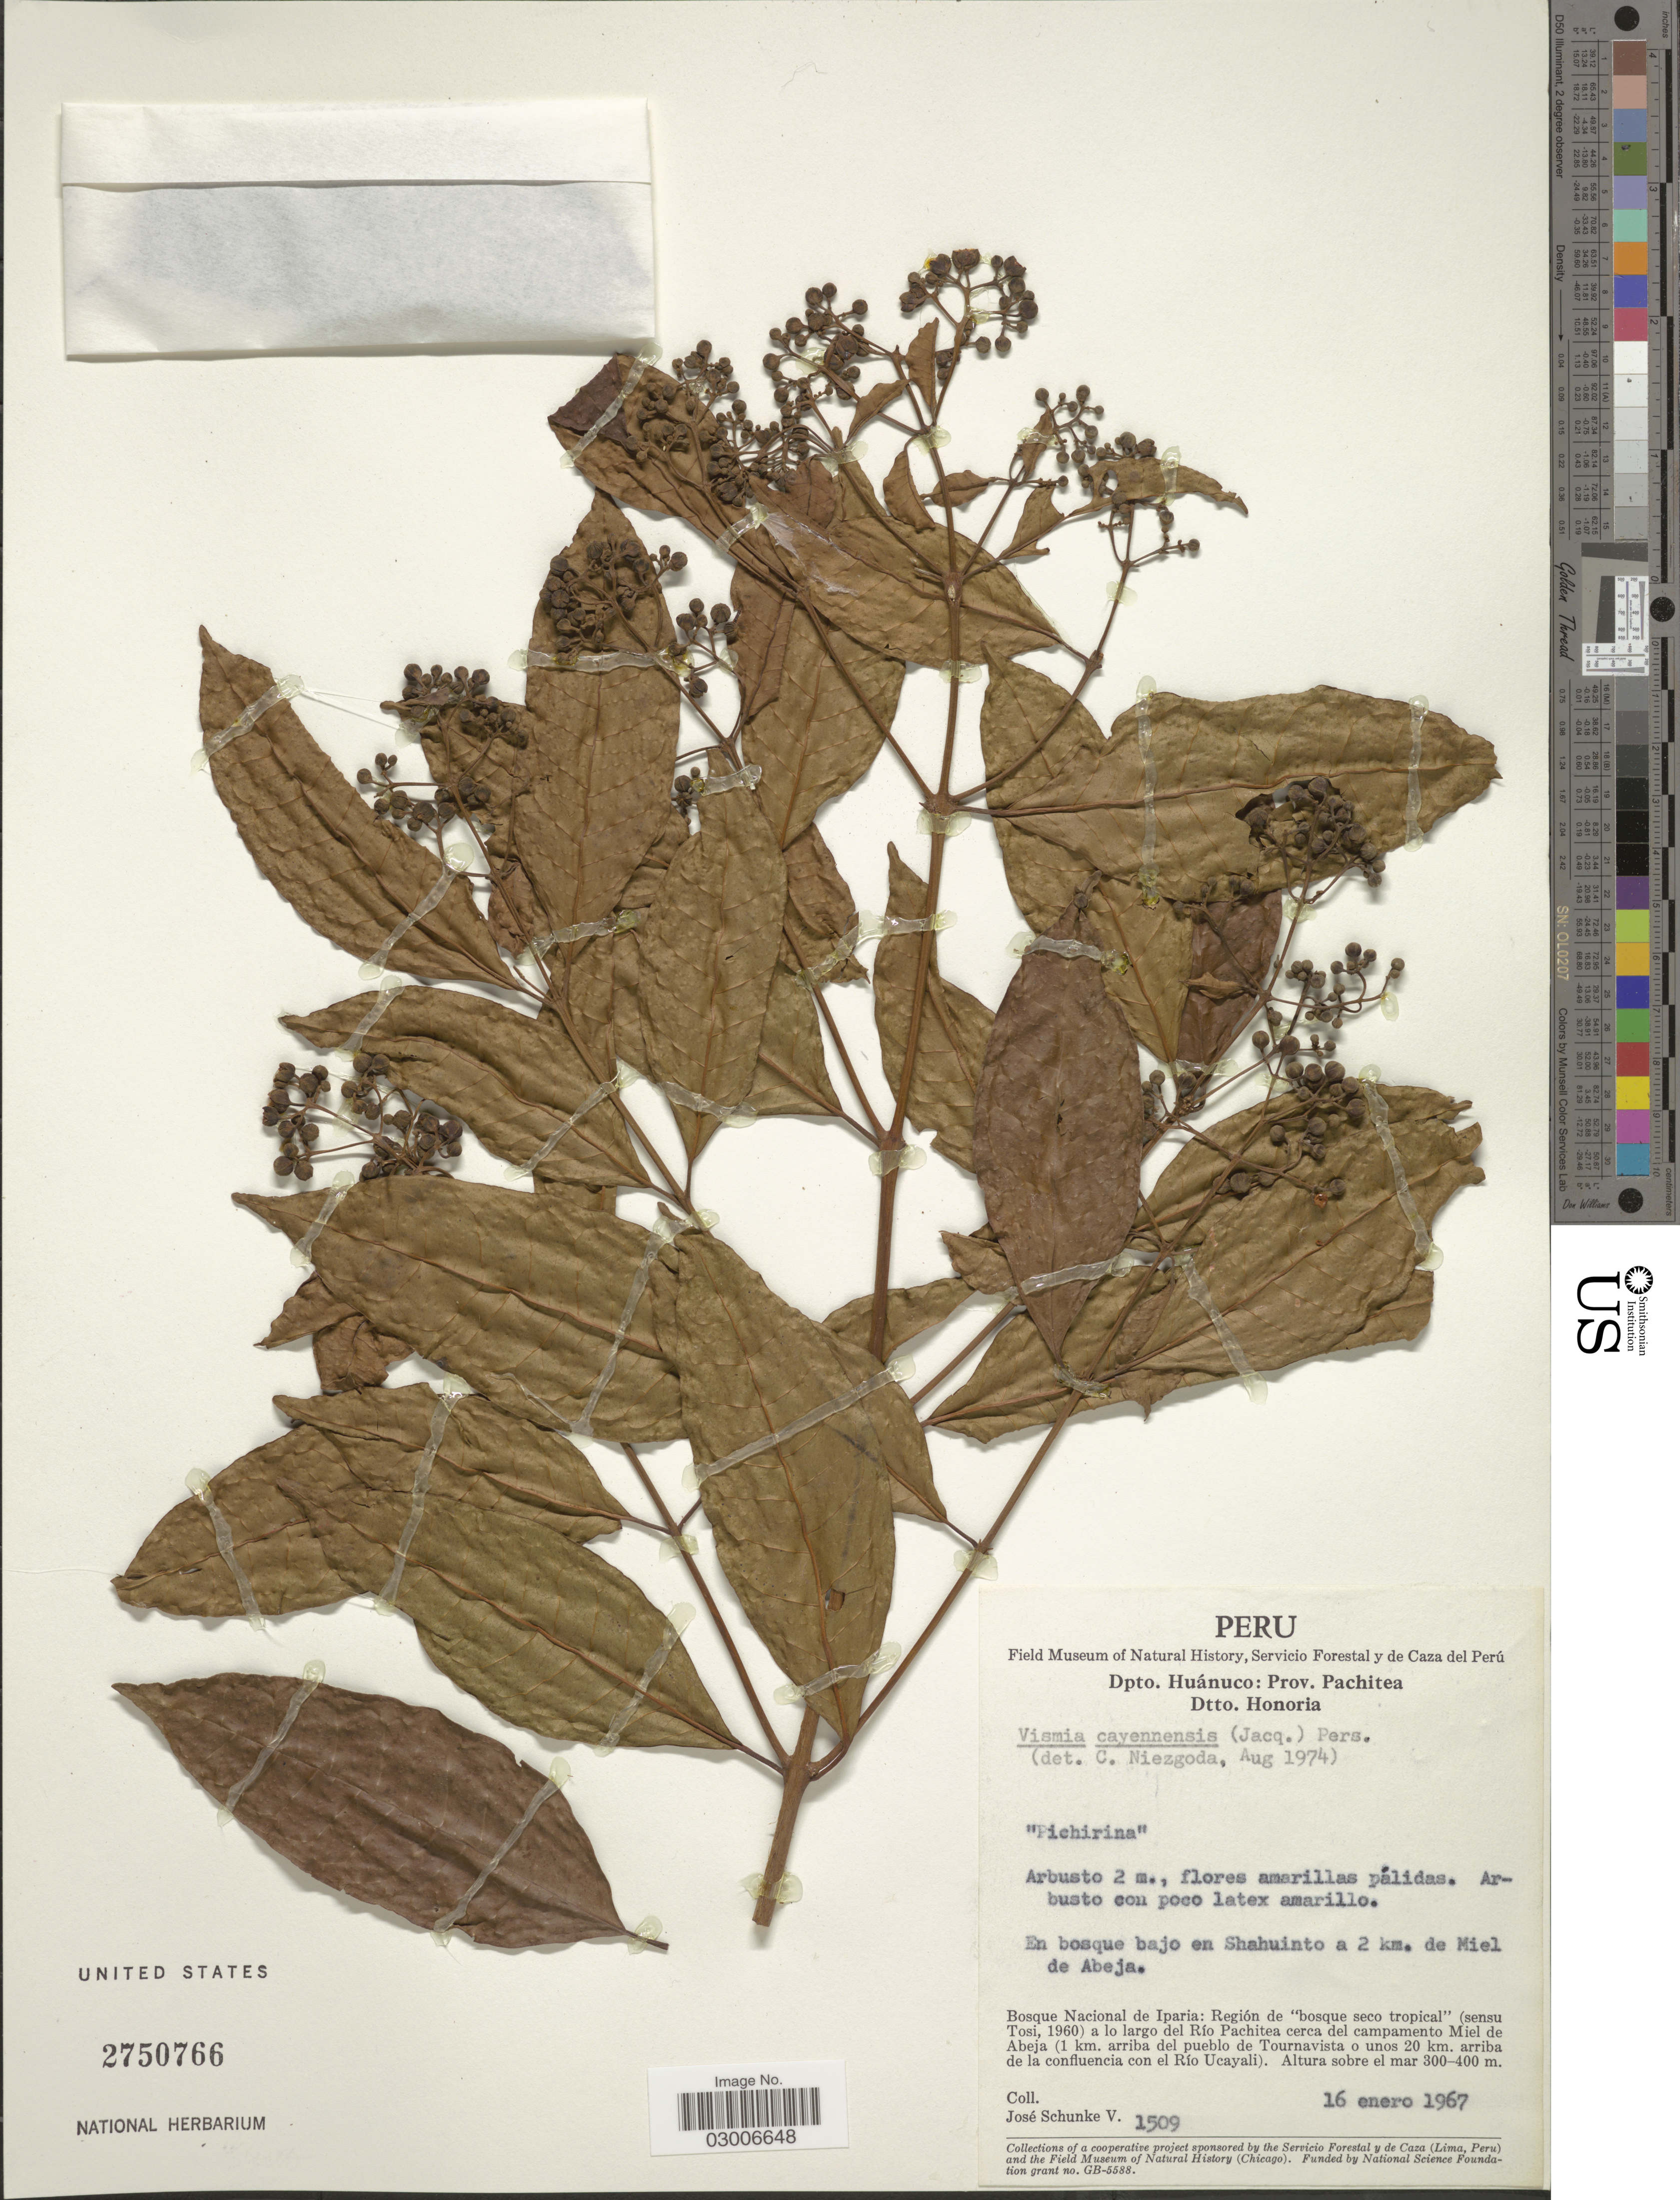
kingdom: Plantae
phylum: Tracheophyta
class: Magnoliopsida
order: Malpighiales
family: Hypericaceae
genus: Vismia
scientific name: Vismia cayennensis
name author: (Jacq.) Pers.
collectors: J. Schunke Vigo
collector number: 1509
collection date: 1967-01-16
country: Peru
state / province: Huánuco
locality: Dpto. Huánuco: Prov. Pachitea, Dtto. Honoria, En bosque bajo en Shahuinto a 2 km de Miel de Abeja, Bosque Nacional de Iparia: Región de "bosque seco tropical" (sensu Tosi, 1960) a lo largo del Río Pachitea cerca del campamento Miel de Abeja (1 km. arriba del pueblo de Tournavista o unos 20 km. arriba de la confluencia con el Río Ucayali).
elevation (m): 300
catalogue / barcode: US 2750766